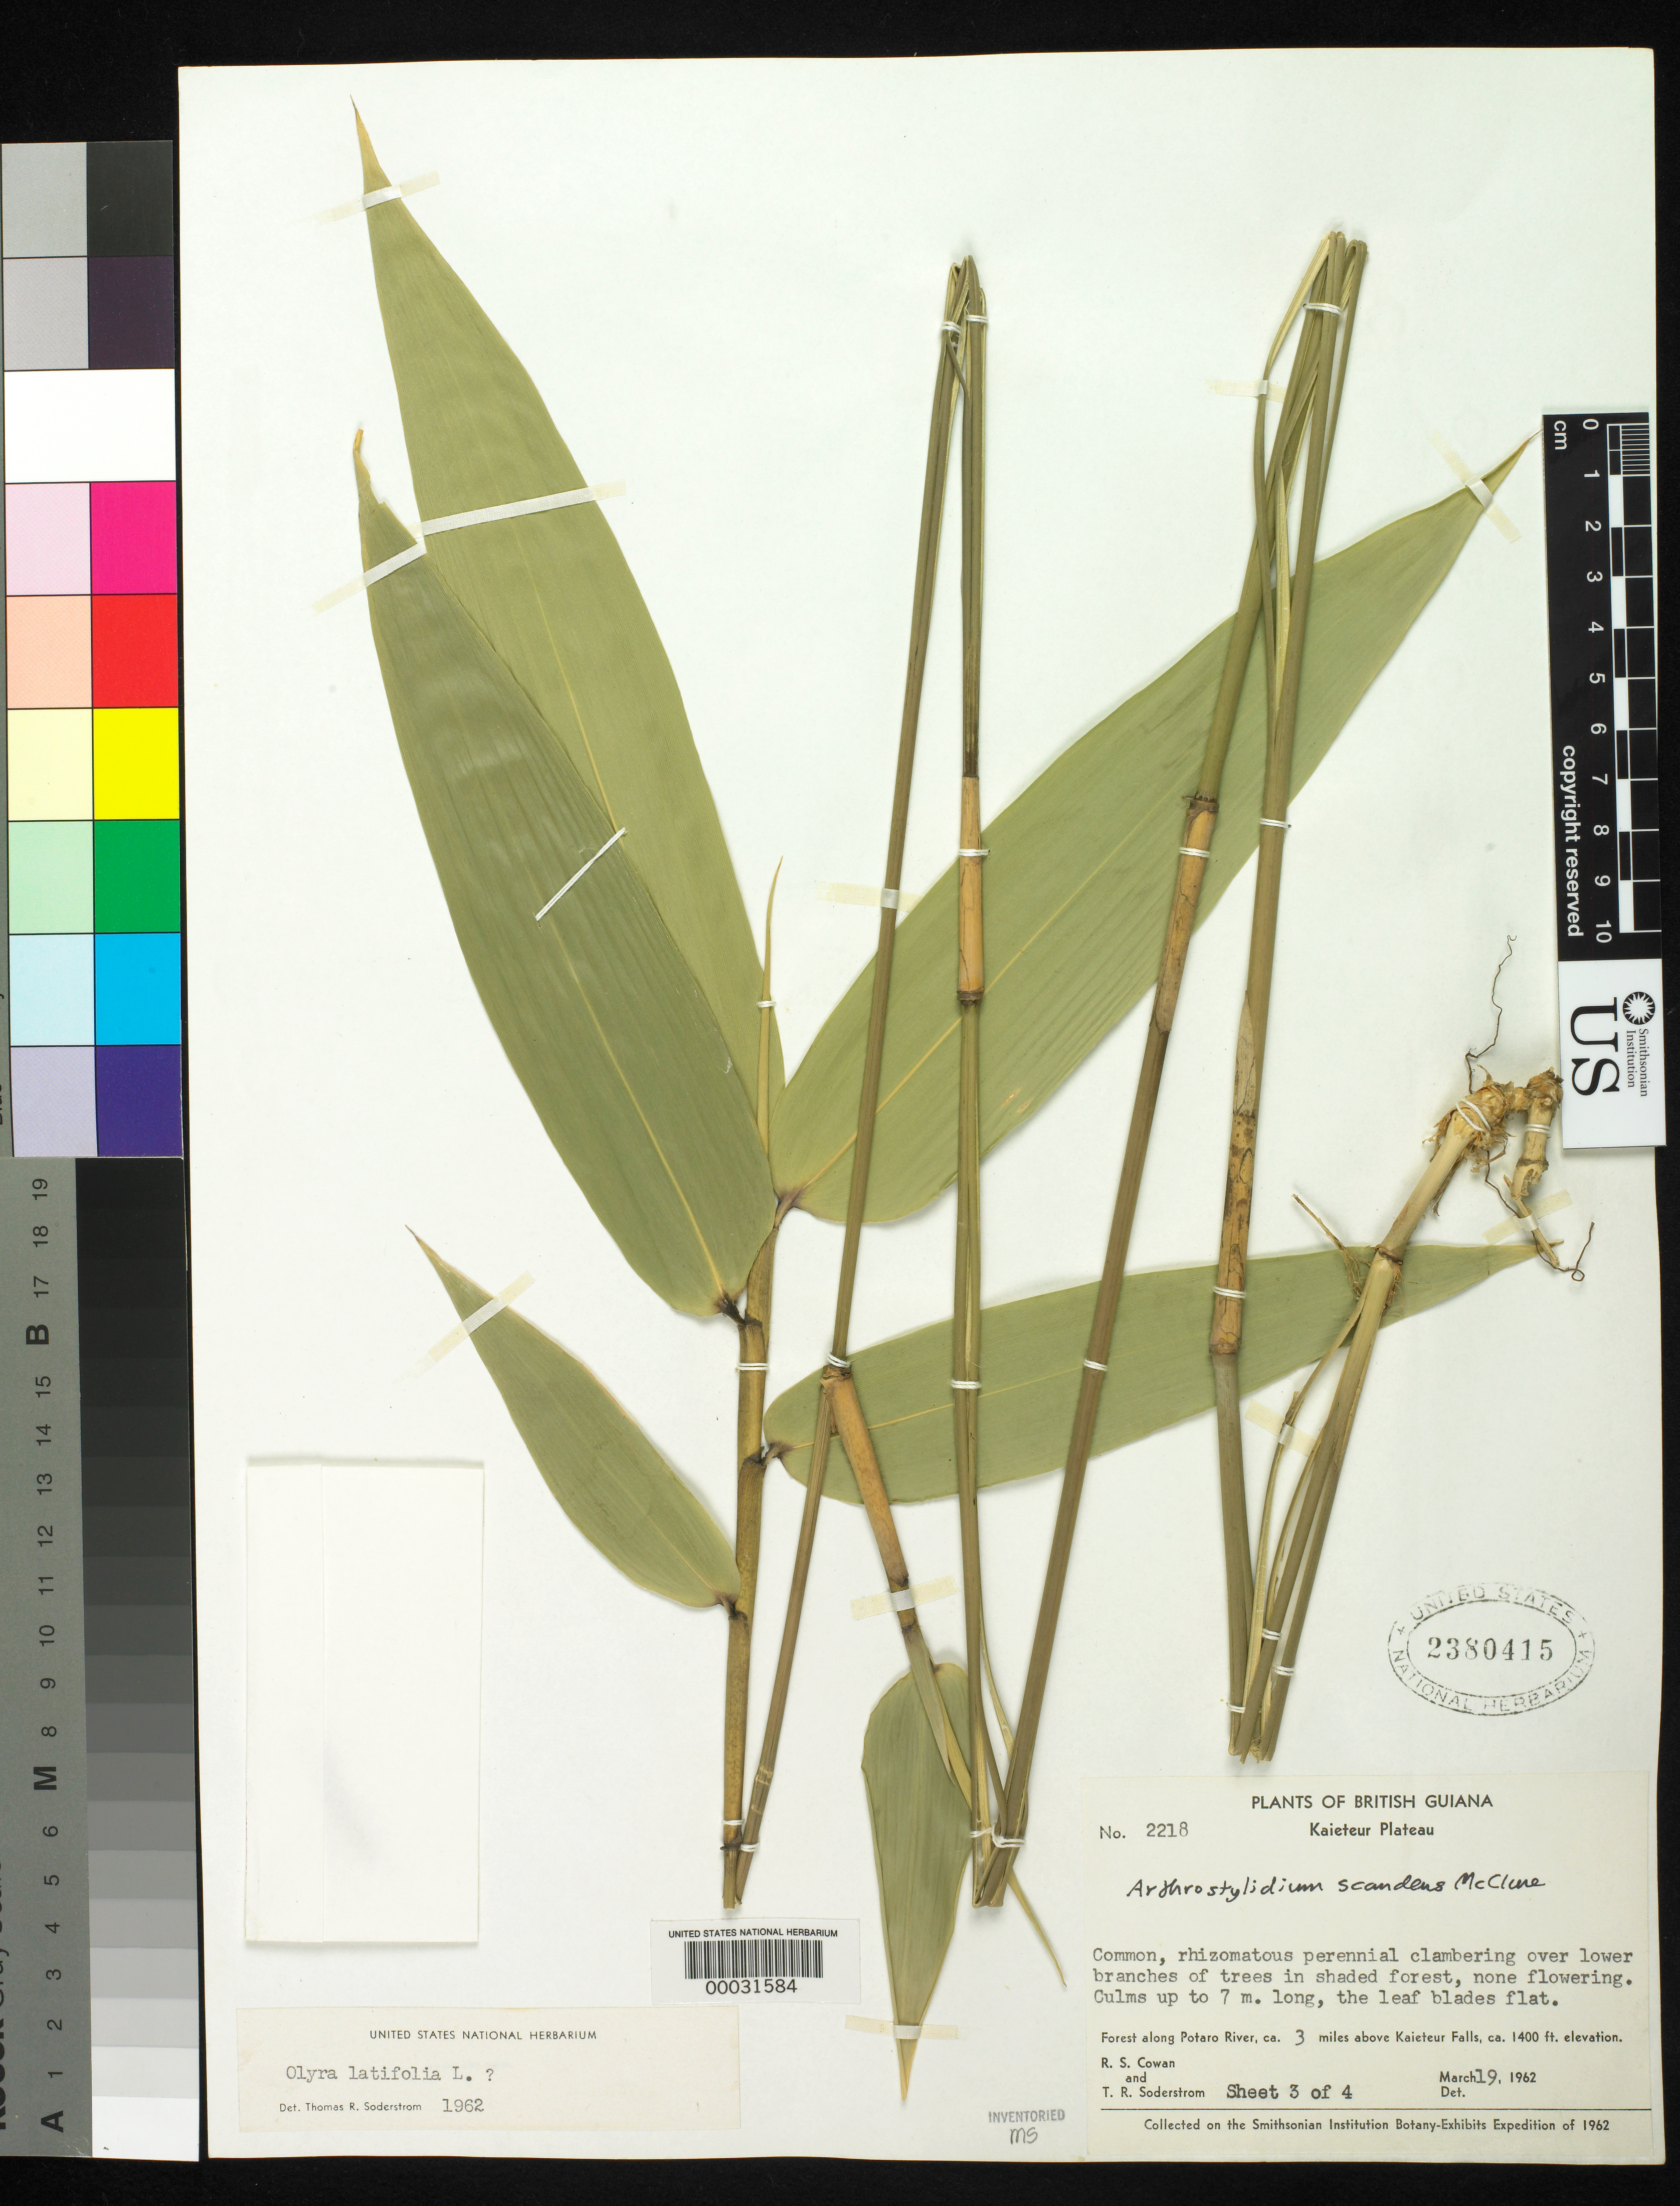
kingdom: Plantae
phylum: Tracheophyta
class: Liliopsida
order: Poales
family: Poaceae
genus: Arthrostylidium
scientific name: Arthrostylidium scandens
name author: McClure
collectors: R. S. Cowan & T. R. Soderstrom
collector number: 2218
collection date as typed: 19 Mar 1962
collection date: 1962-03-19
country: Guyana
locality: Kaieteur plateau, potato river, ca 3 mi above kaieteur falls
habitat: Shaded forest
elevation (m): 427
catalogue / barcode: US 2380415